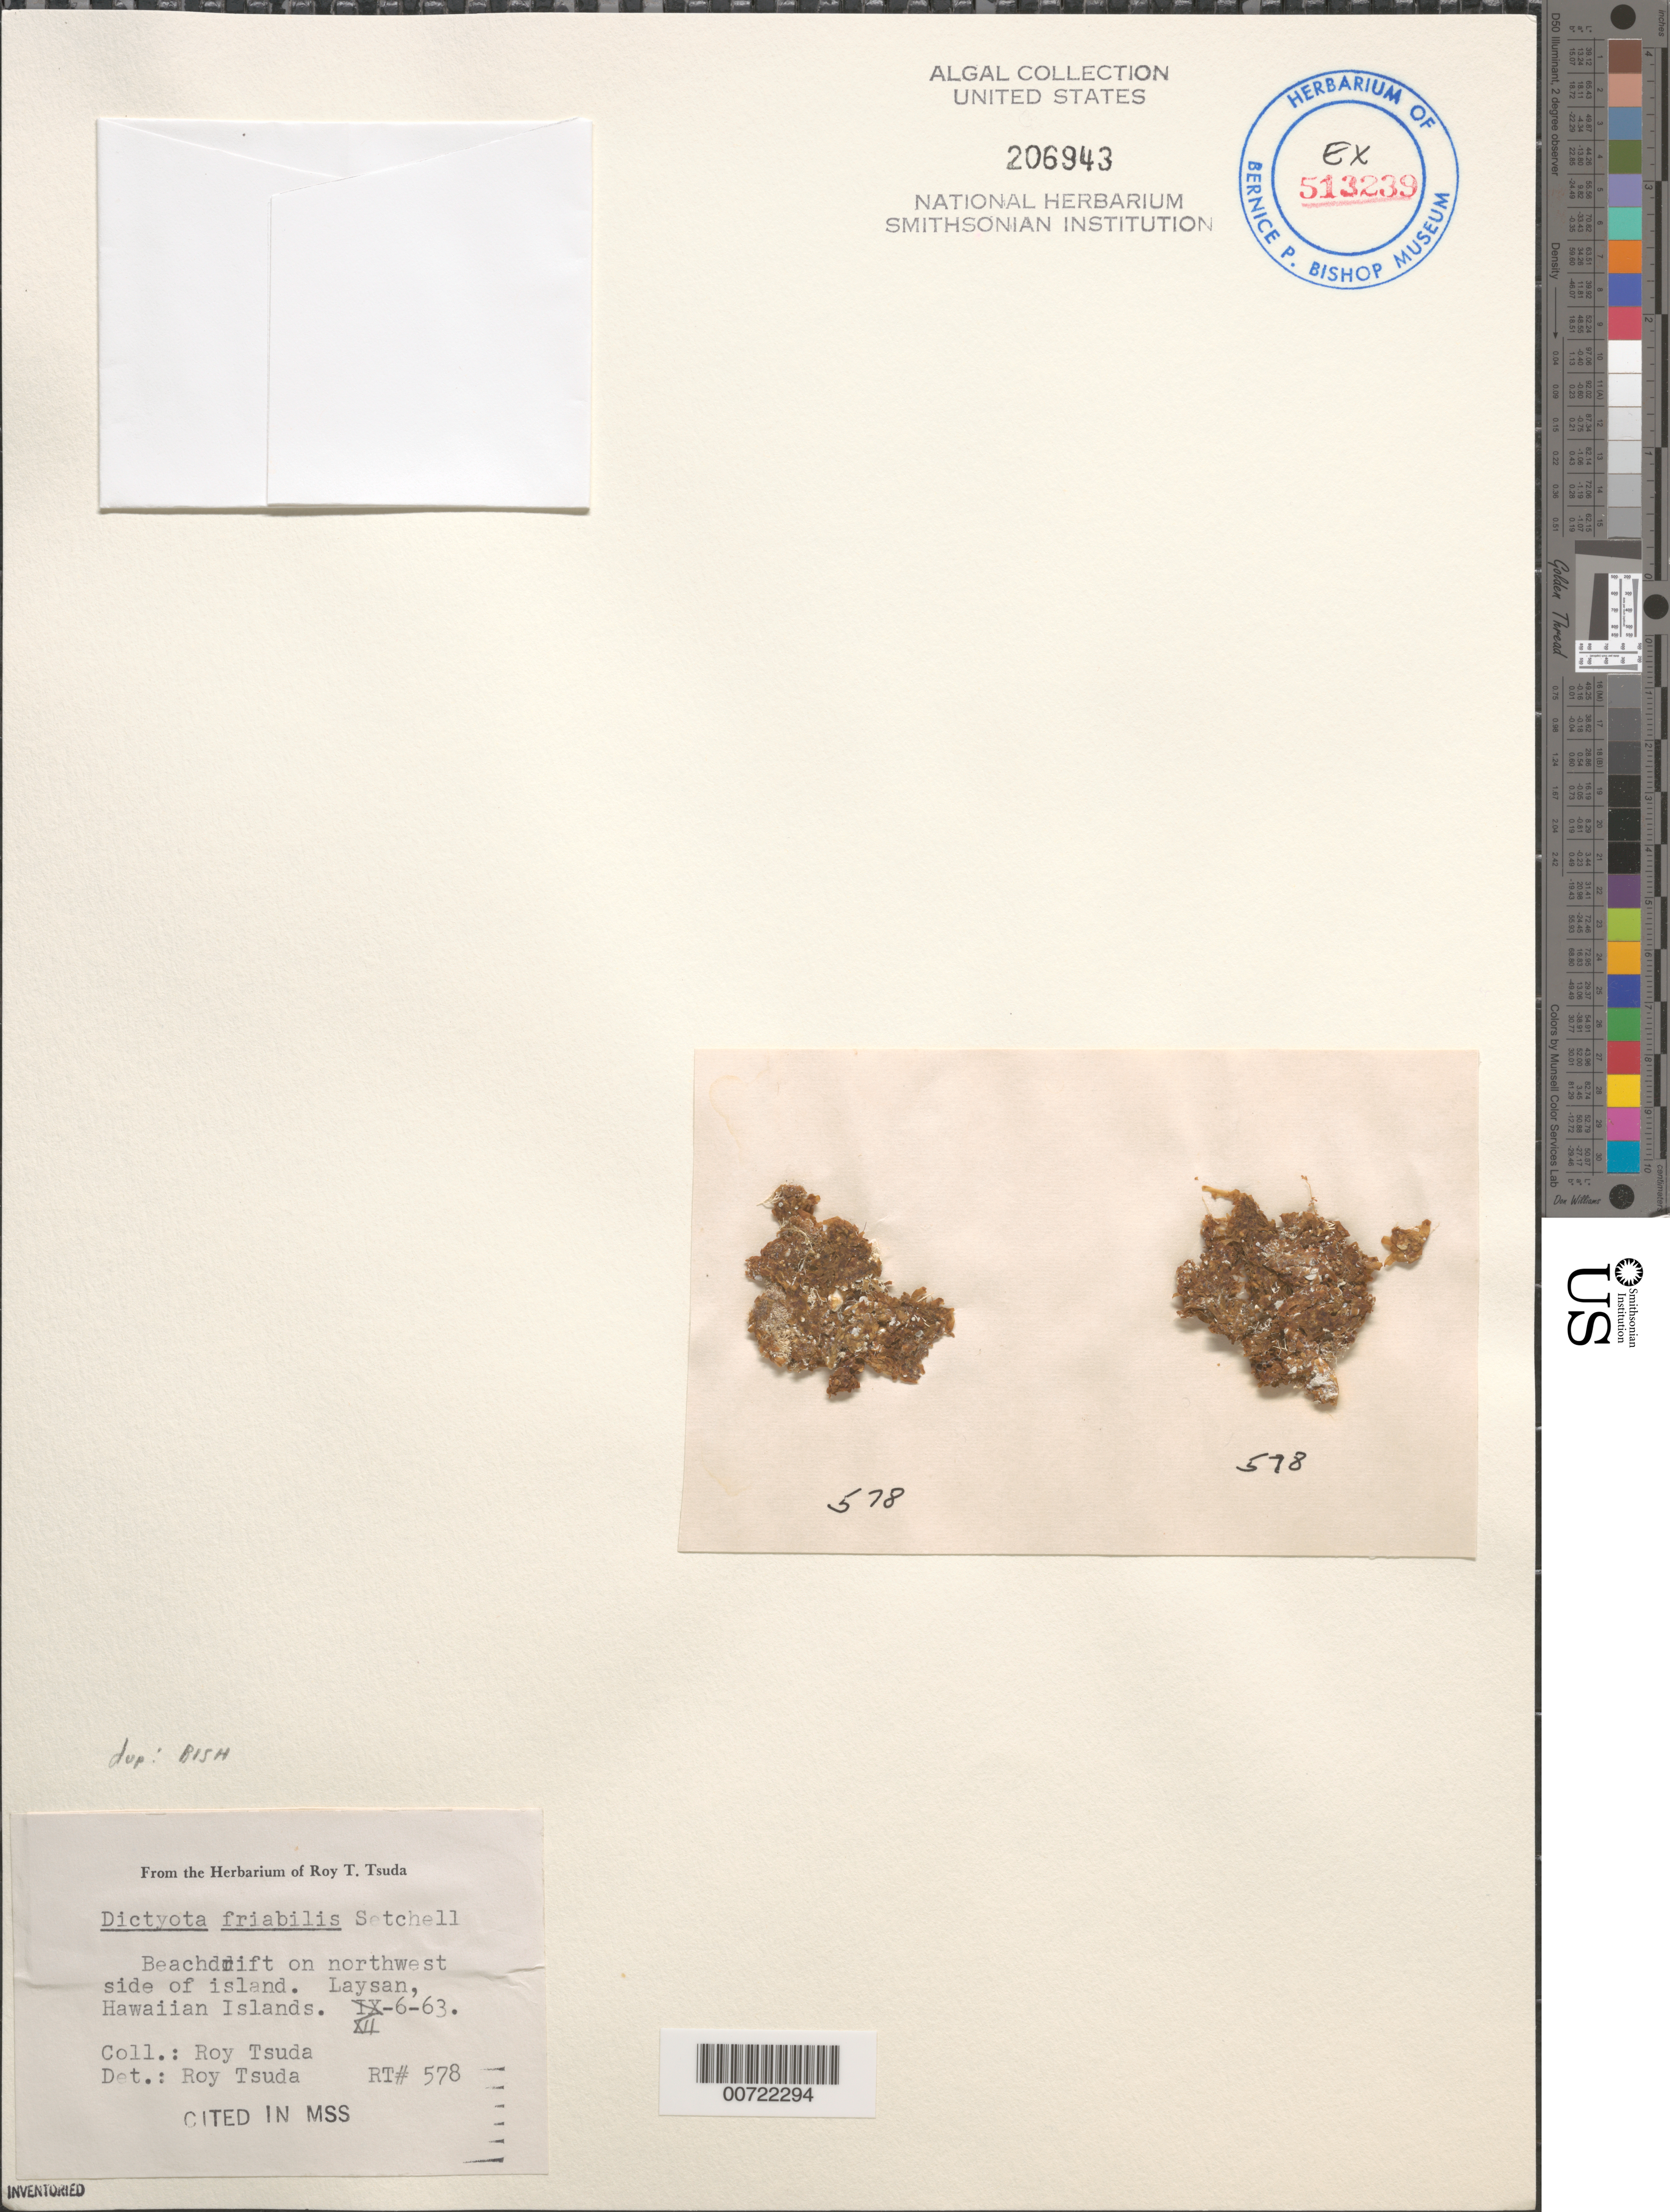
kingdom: Chromista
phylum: Ochrophyta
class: Phaeophyceae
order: Dictyotales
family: Dictyotaceae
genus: Dictyota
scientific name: Dictyota friabilis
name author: Setch.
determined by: Tsuda, R. T.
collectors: R. Tsuda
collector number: RT 578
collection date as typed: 06 Dec 1963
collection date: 1963-12-06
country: United States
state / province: Hawaii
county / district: Honolulu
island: Laysan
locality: Northwest side of island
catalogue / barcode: US 206943